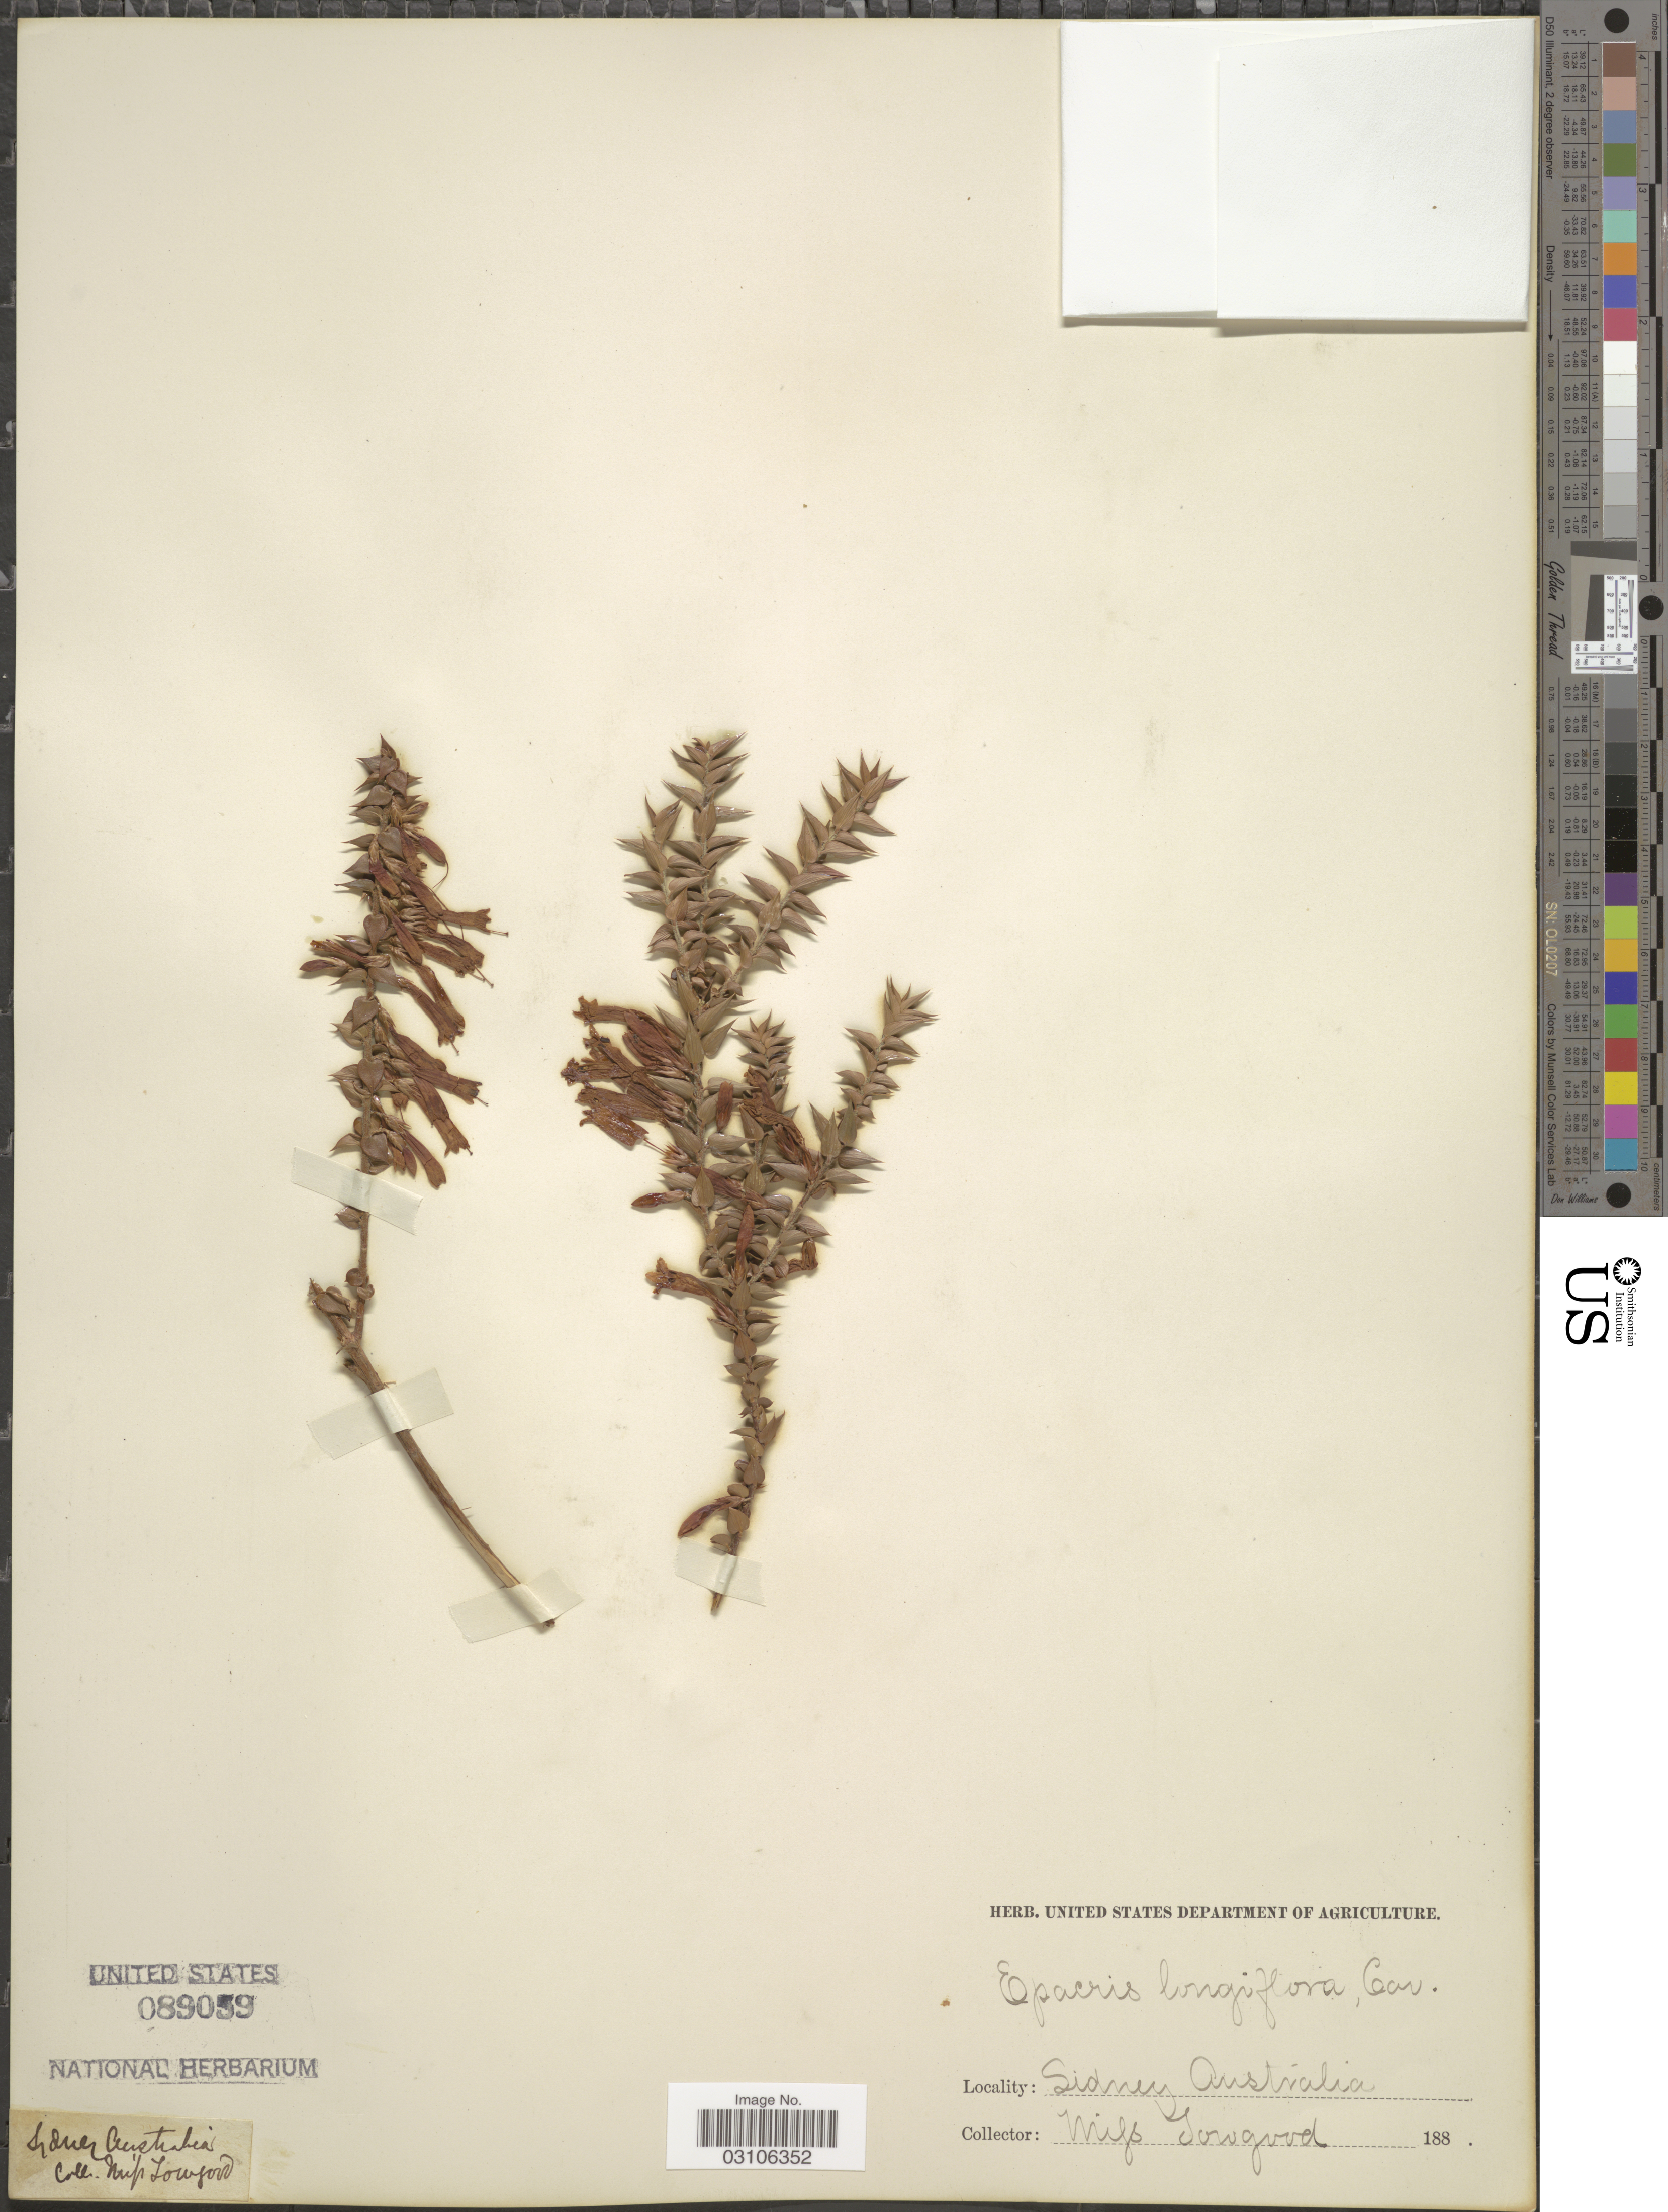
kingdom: Plantae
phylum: Tracheophyta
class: Magnoliopsida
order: Ericales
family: Ericaceae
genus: Epacris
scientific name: Epacris longiflora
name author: Cav.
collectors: Miss Towgood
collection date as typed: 188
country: Australia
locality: Sydney.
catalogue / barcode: US 89059